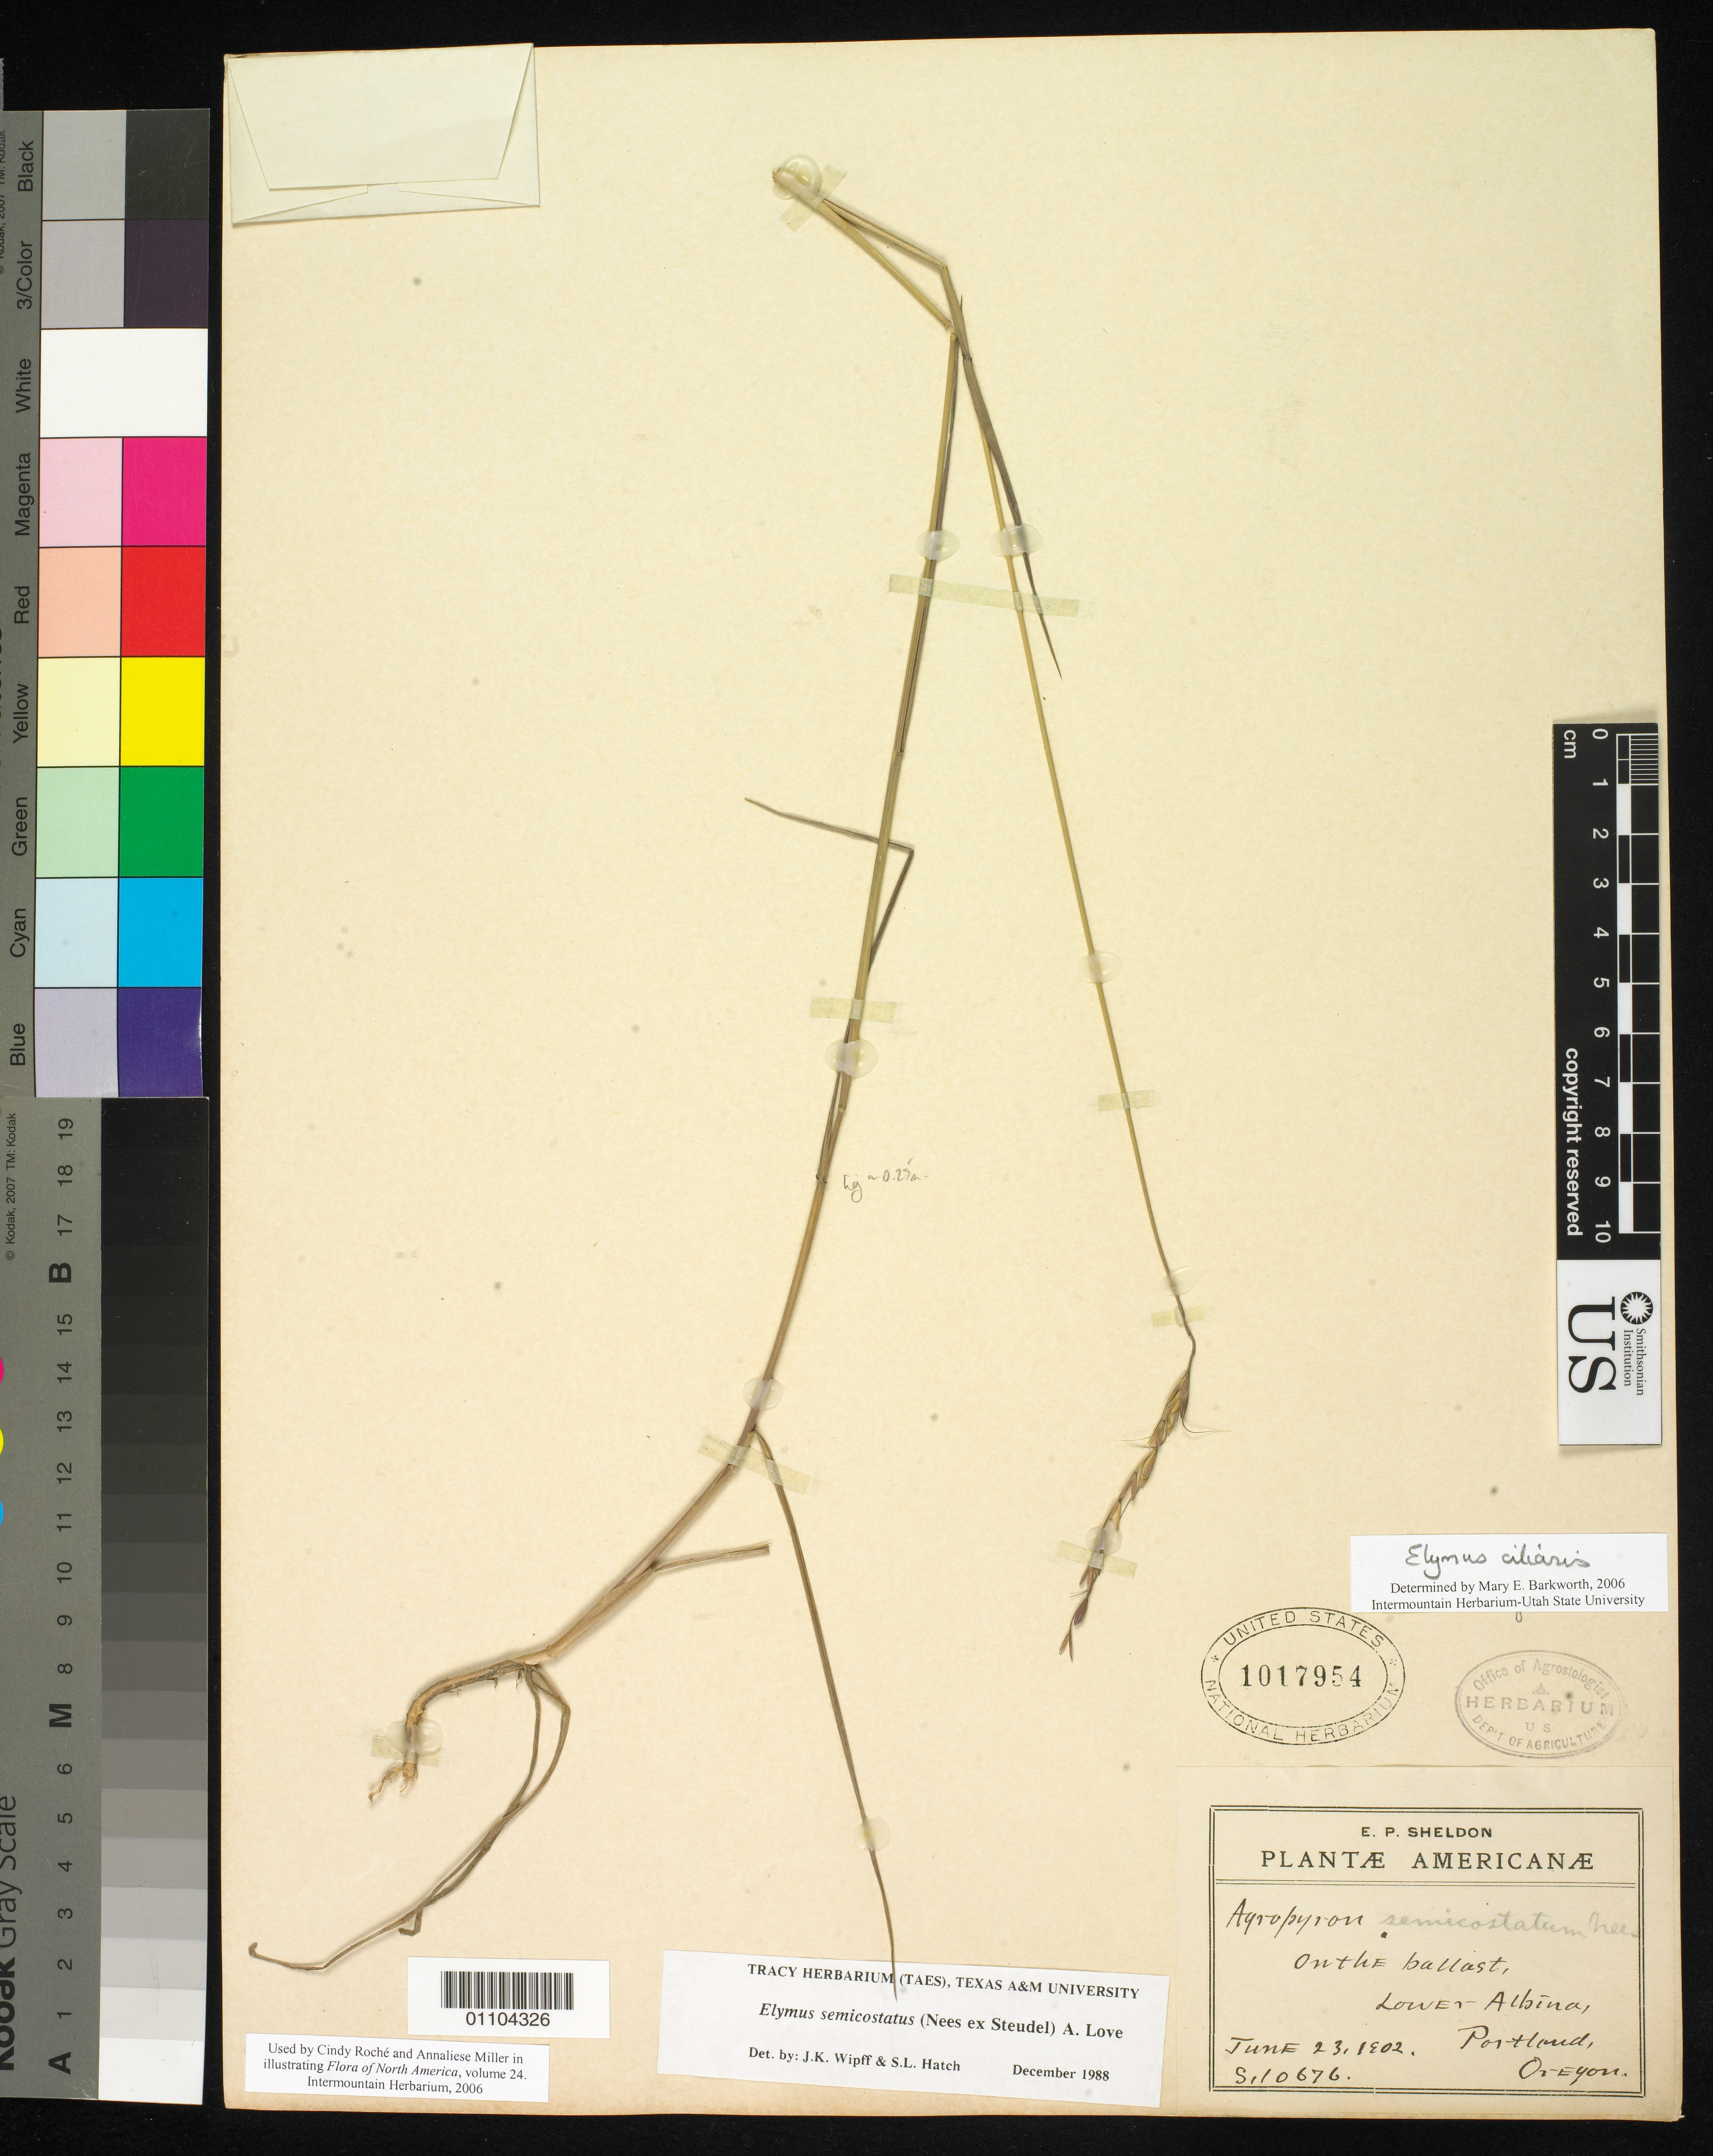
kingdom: Plantae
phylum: Tracheophyta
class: Liliopsida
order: Poales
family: Poaceae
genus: Elymus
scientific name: Elymus ciliaris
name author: (Trin.) Tzvelev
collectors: E. P. Sheldon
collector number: S 10676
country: United States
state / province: Oregon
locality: Lower Albina, Portland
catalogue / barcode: US 1017954